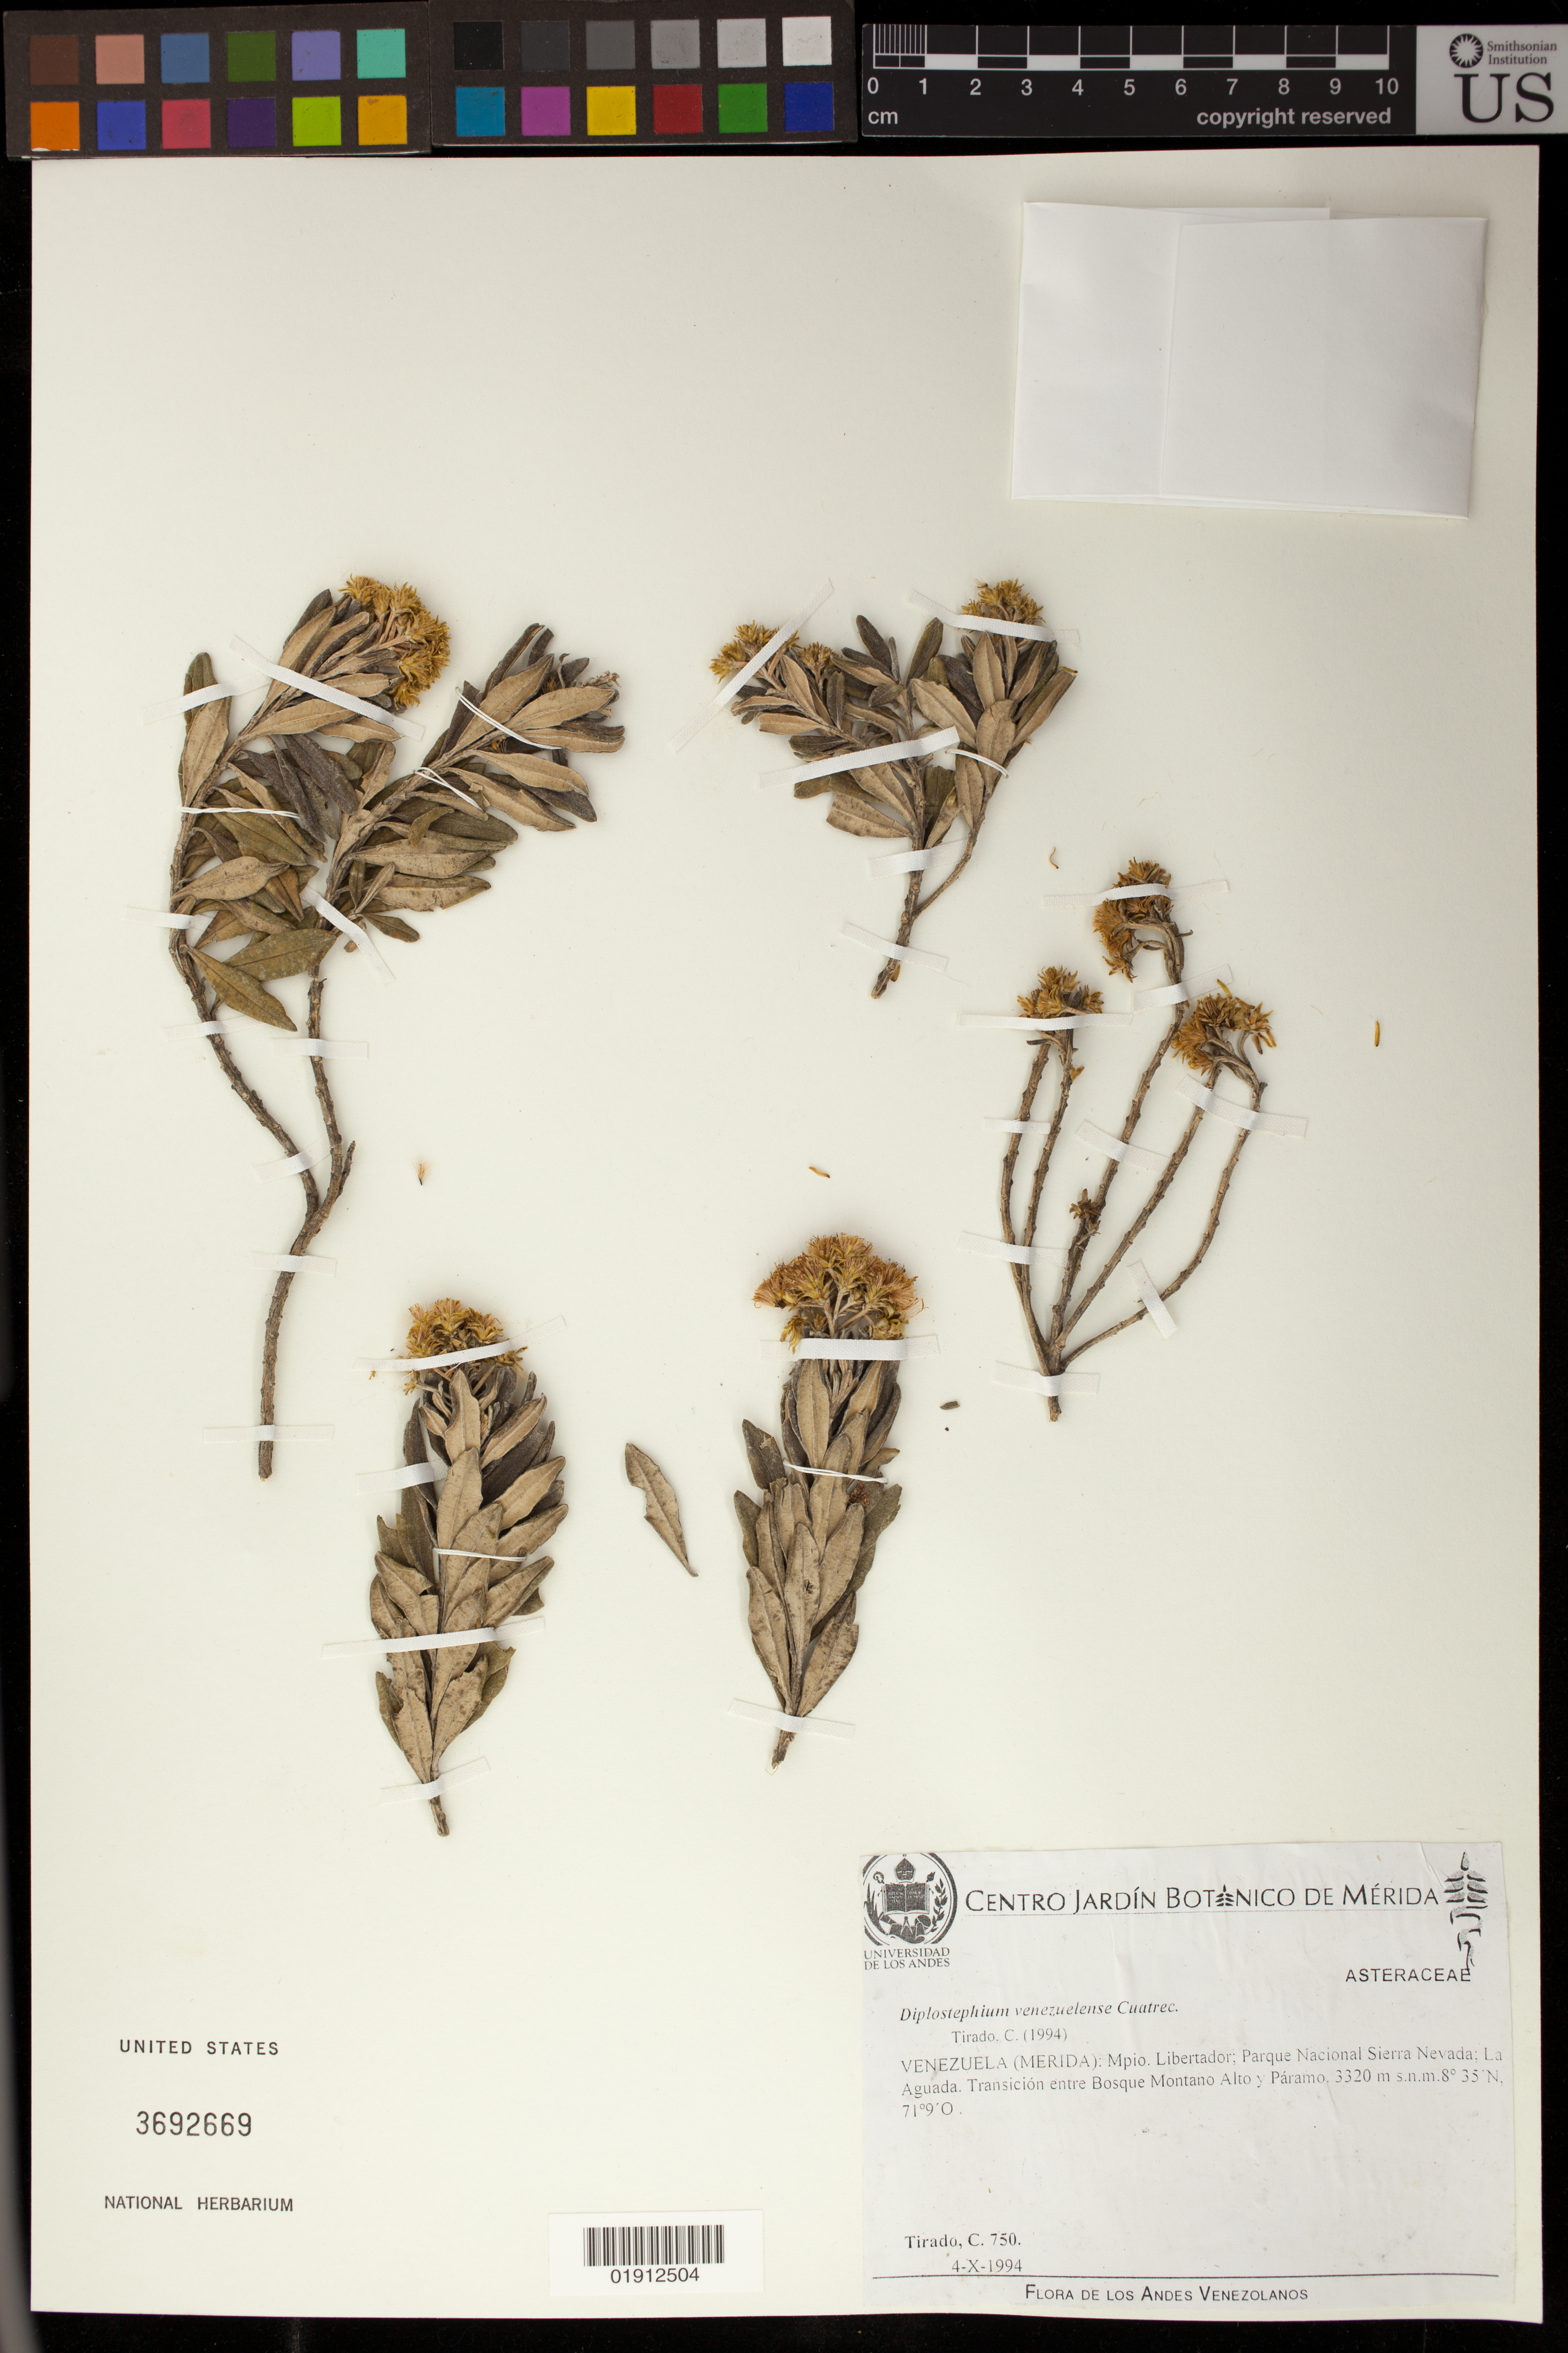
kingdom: Plantae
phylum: Tracheophyta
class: Magnoliopsida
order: Asterales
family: Asteraceae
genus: Diplostephium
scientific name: Diplostephium venezuelense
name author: Cuatrec.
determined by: Tirado, C.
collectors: C. Tirado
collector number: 750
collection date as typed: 4-X-1994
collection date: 1994-10-04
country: Venezuela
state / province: Mérida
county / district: Libertador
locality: Parque Nacional Sierra Nevada; La Aguada.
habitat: Transicion entre Bosque Montano Alto y Paramo.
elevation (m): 3320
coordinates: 8 35 N, 71 9 O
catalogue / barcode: US 3692669